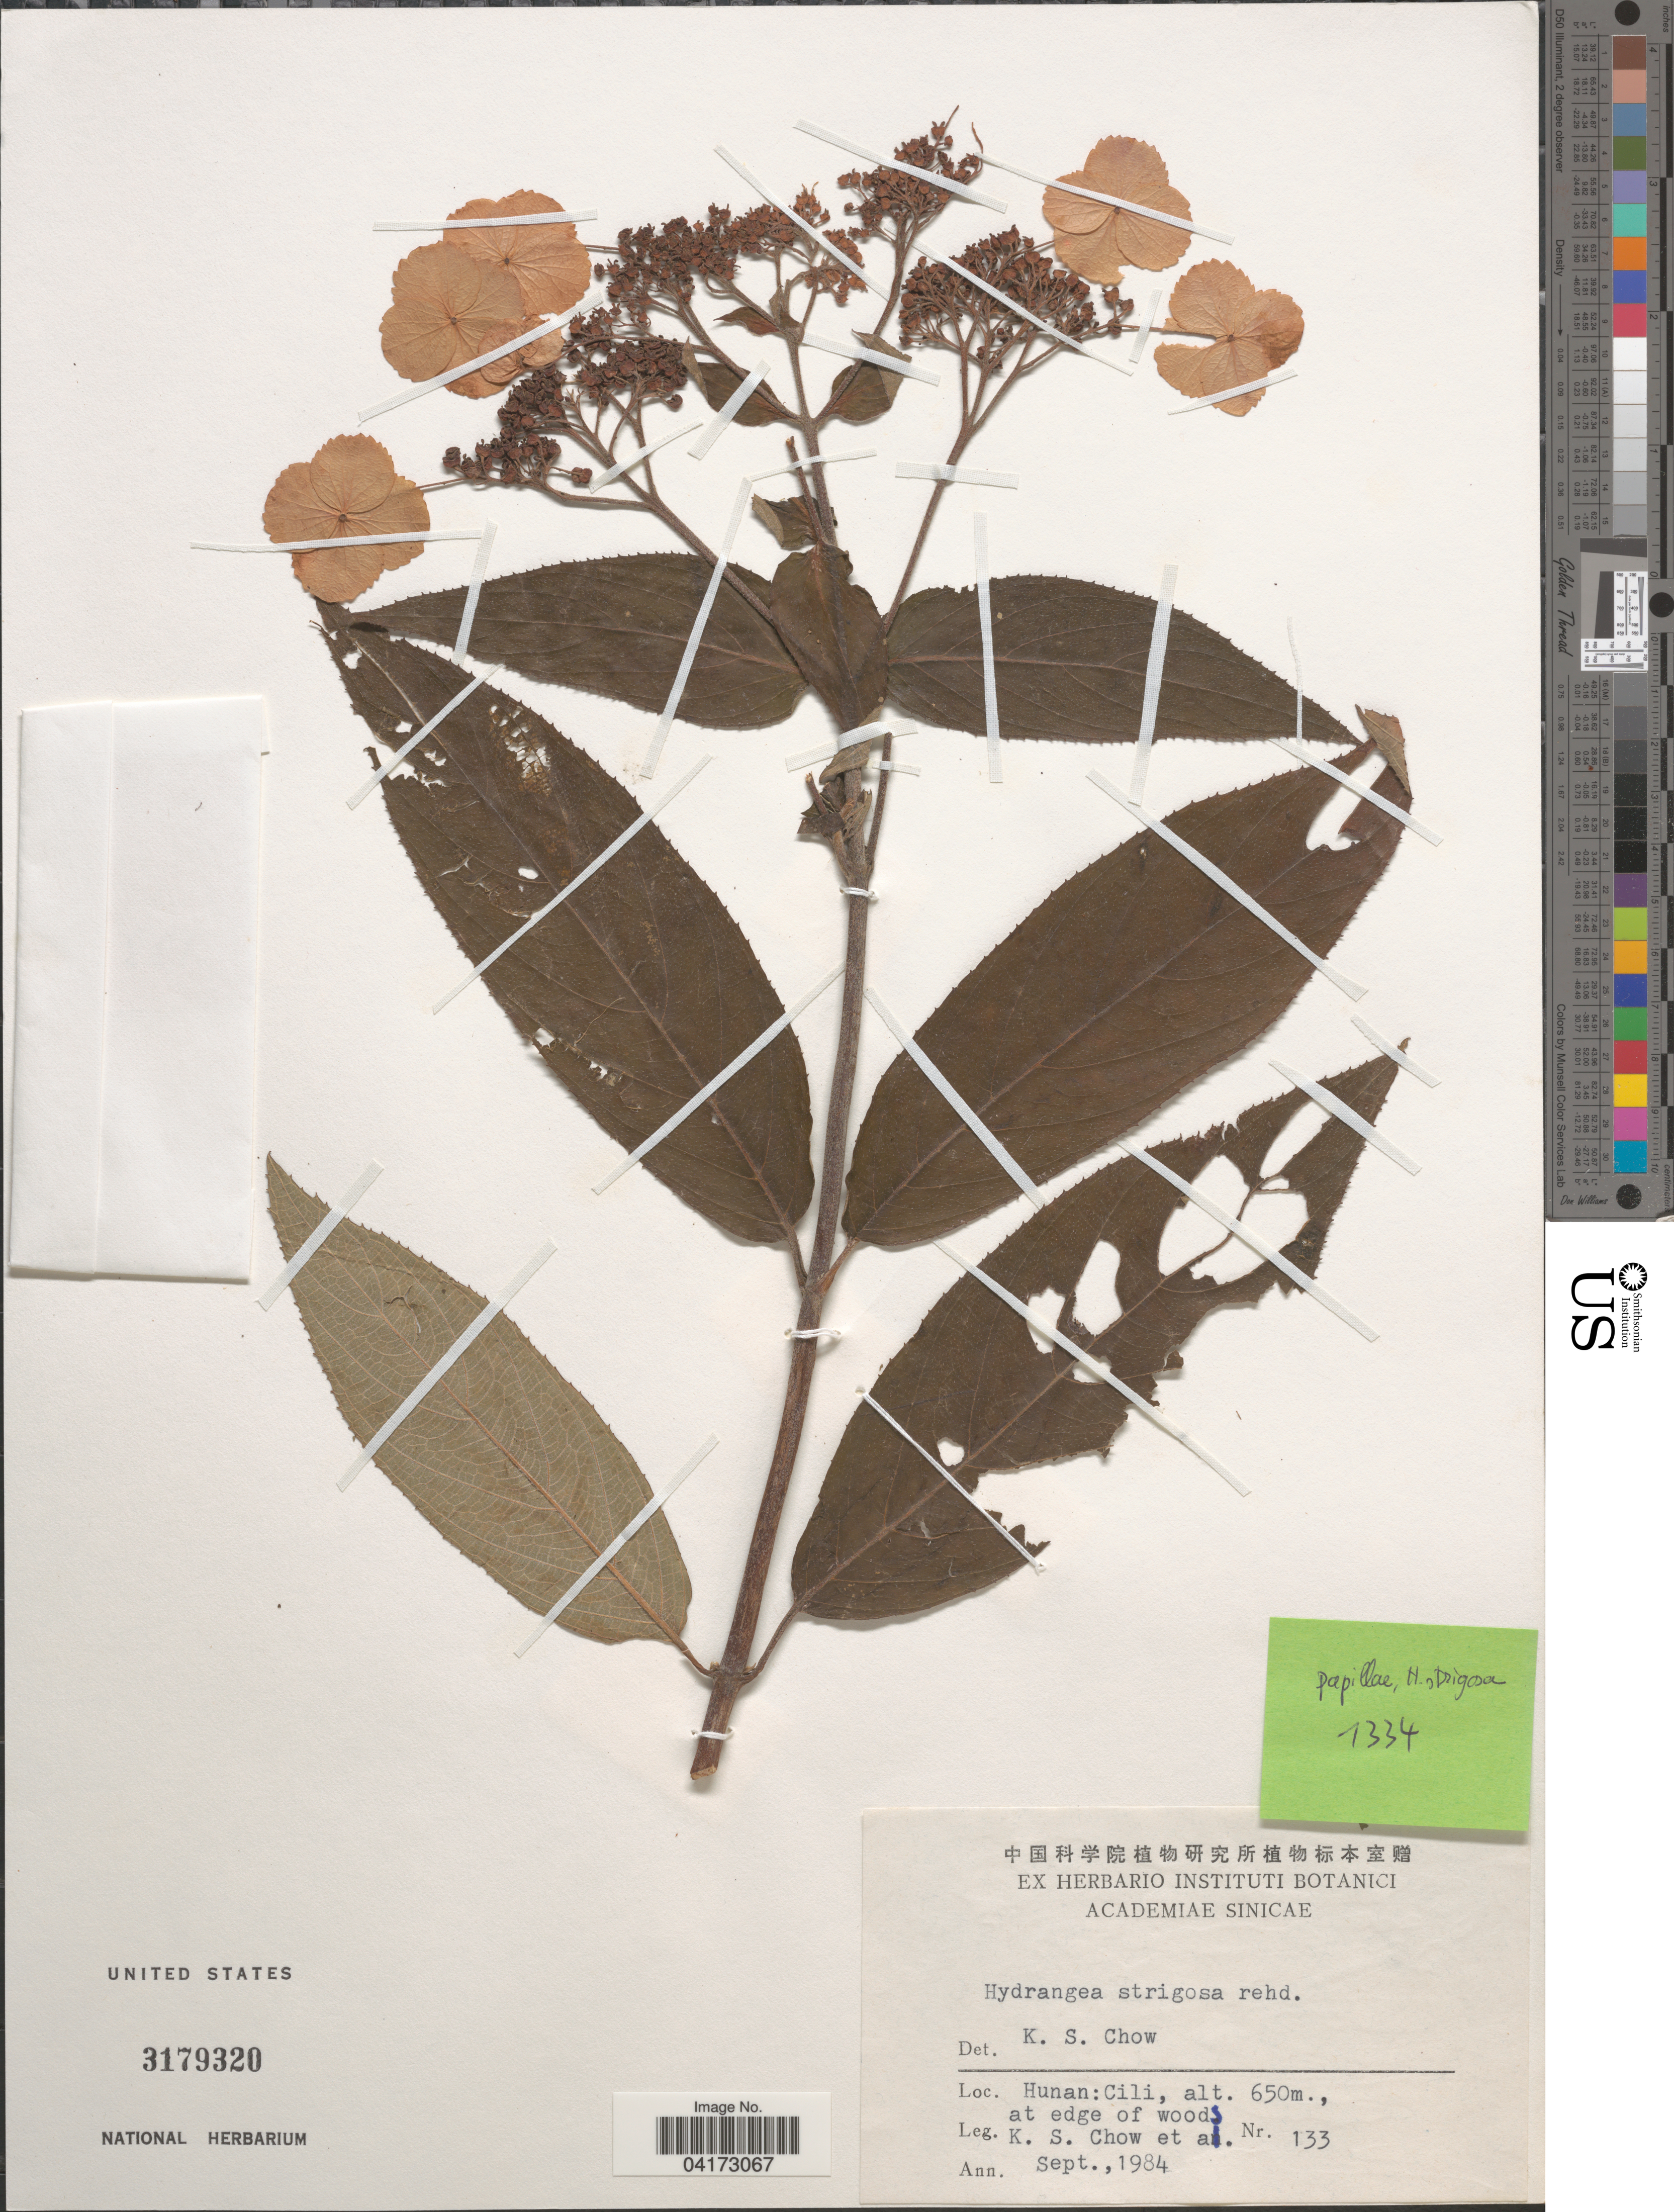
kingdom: Plantae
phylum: Tracheophyta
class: Magnoliopsida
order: Cornales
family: Hydrangeaceae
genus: Hydrangea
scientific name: Hydrangea strigosa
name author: Rehder in Sarg.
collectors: K. S. Chow & et al.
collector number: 133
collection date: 1984-09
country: China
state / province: Hunan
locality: Cili.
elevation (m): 650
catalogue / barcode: US 3179320